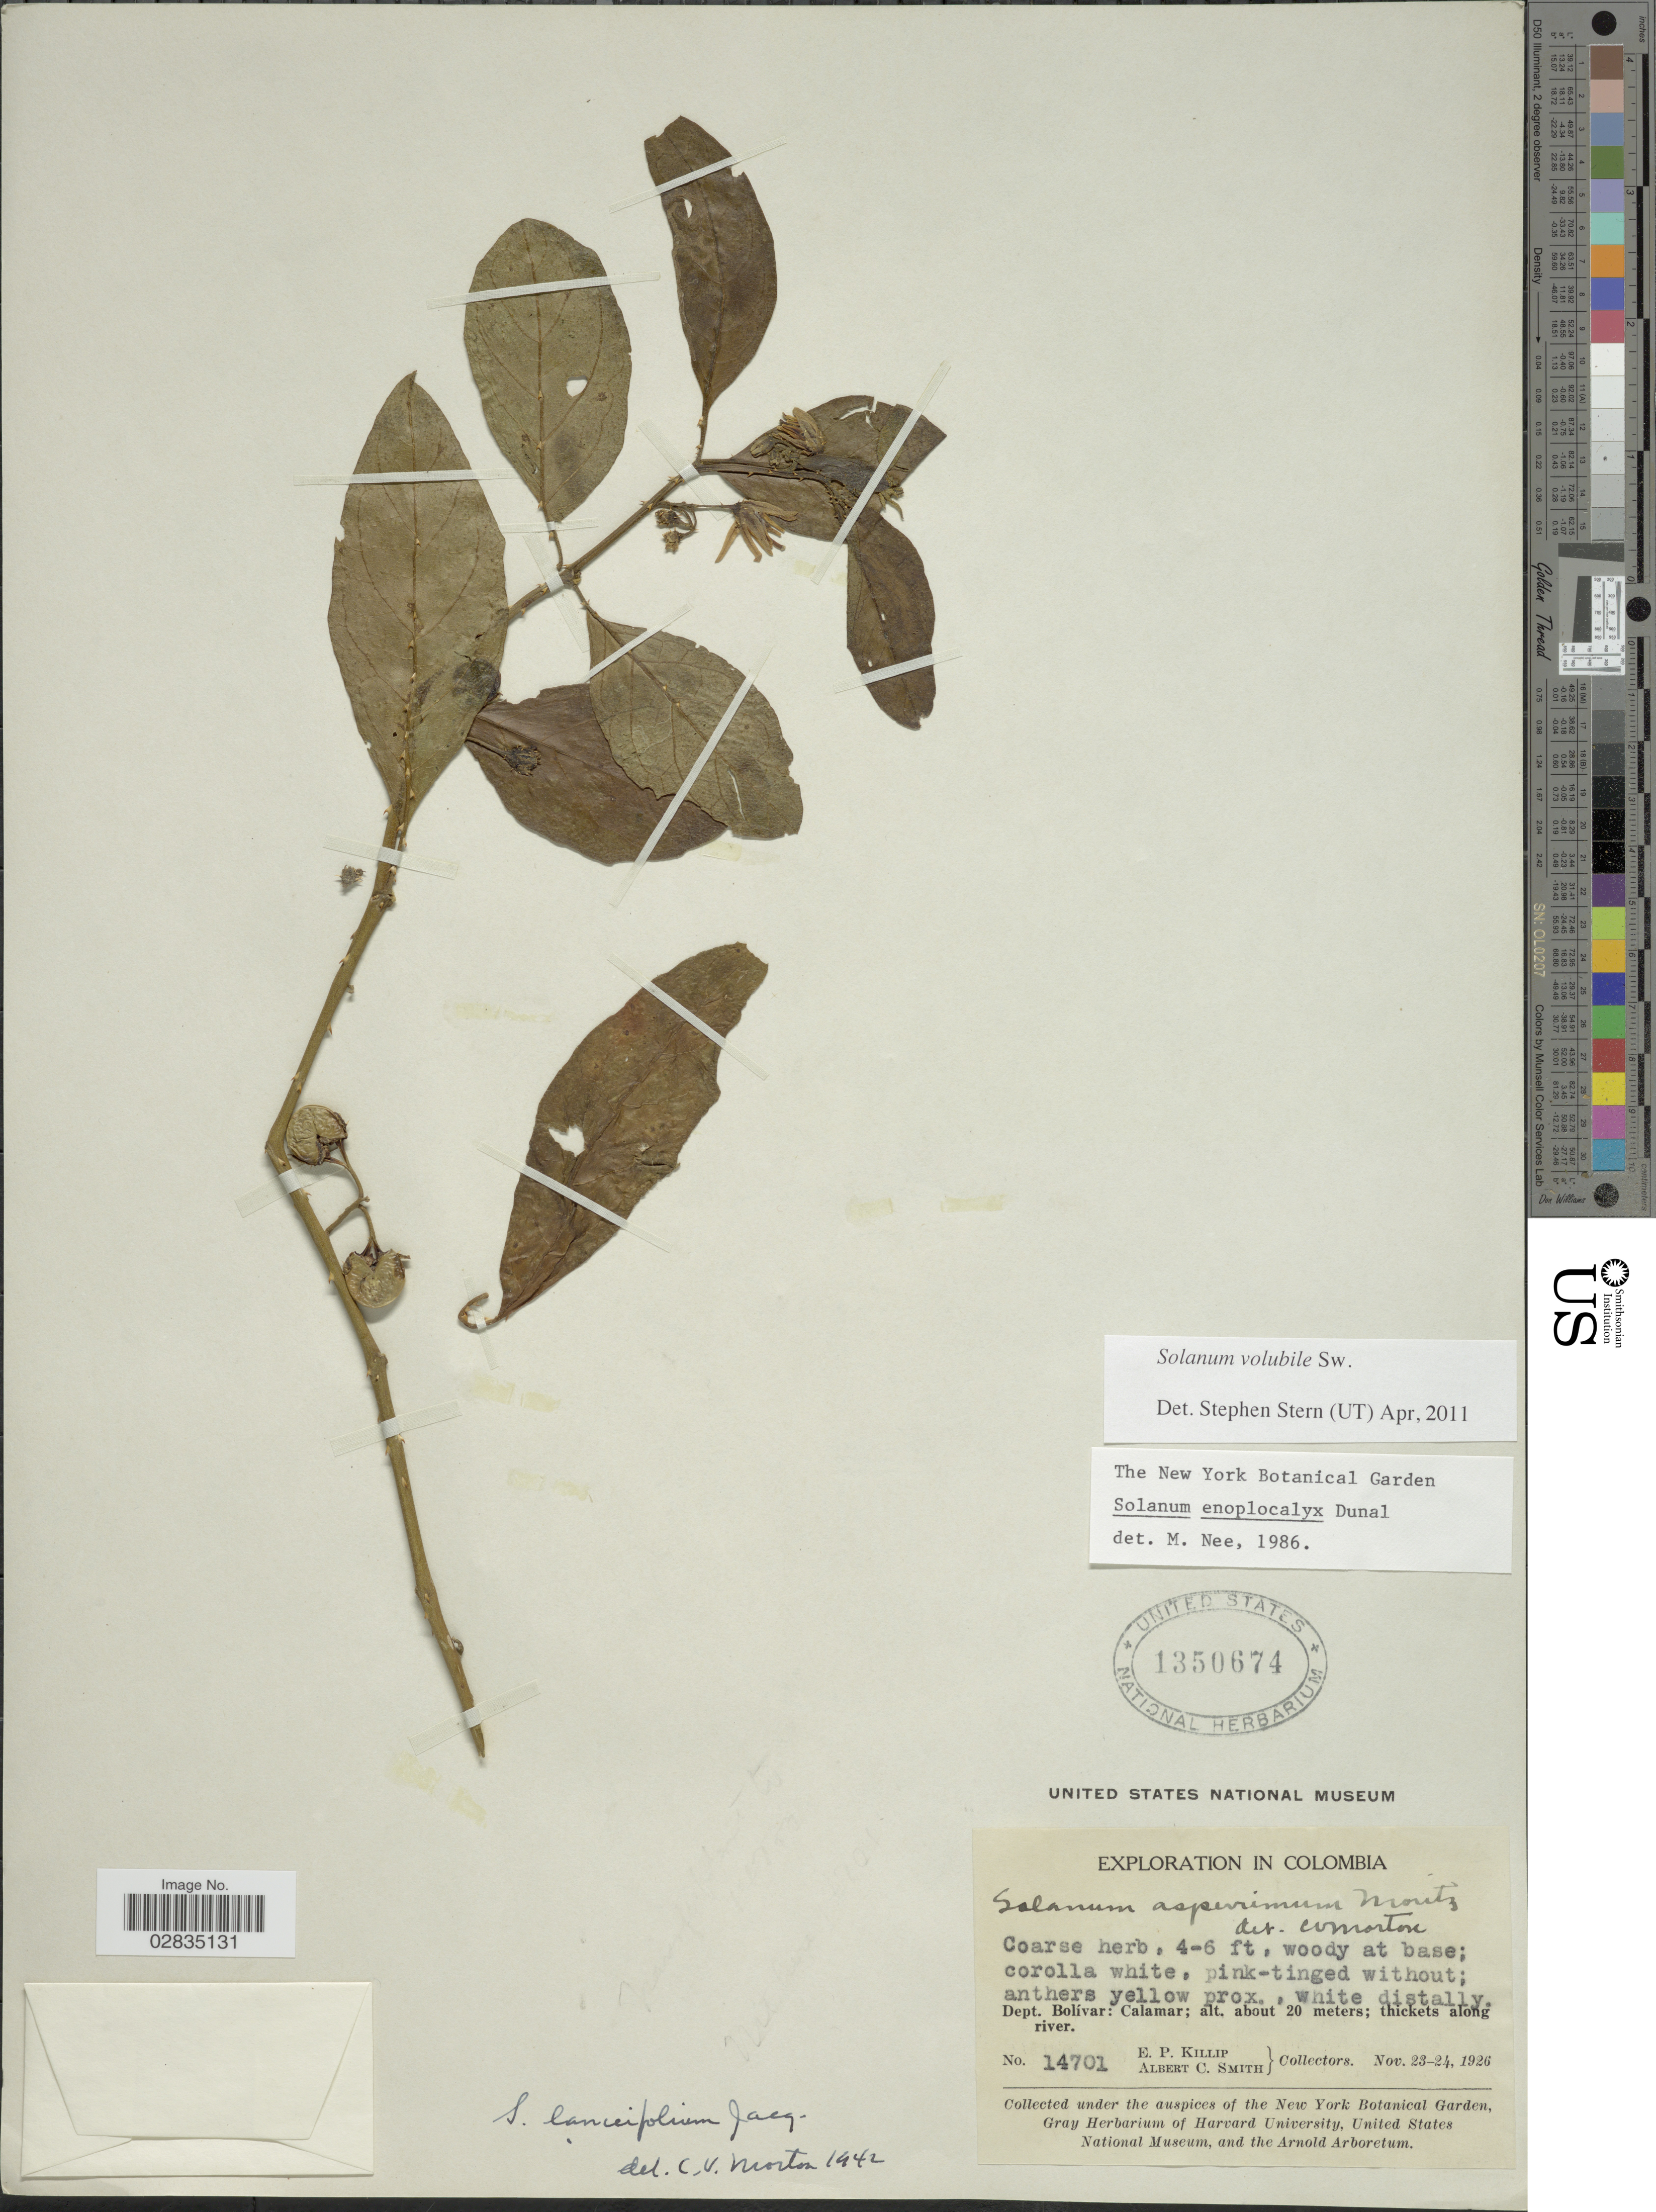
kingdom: Plantae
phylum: Tracheophyta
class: Magnoliopsida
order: Solanales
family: Solanaceae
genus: Solanum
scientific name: Solanum volubile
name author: Sw.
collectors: E. P. Killip & A. C. Smith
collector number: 14701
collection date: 1926-11-23/1926-11-24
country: Colombia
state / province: Bolívar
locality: Dept. Bolívar: Calamar.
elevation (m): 20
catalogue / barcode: US 1350674